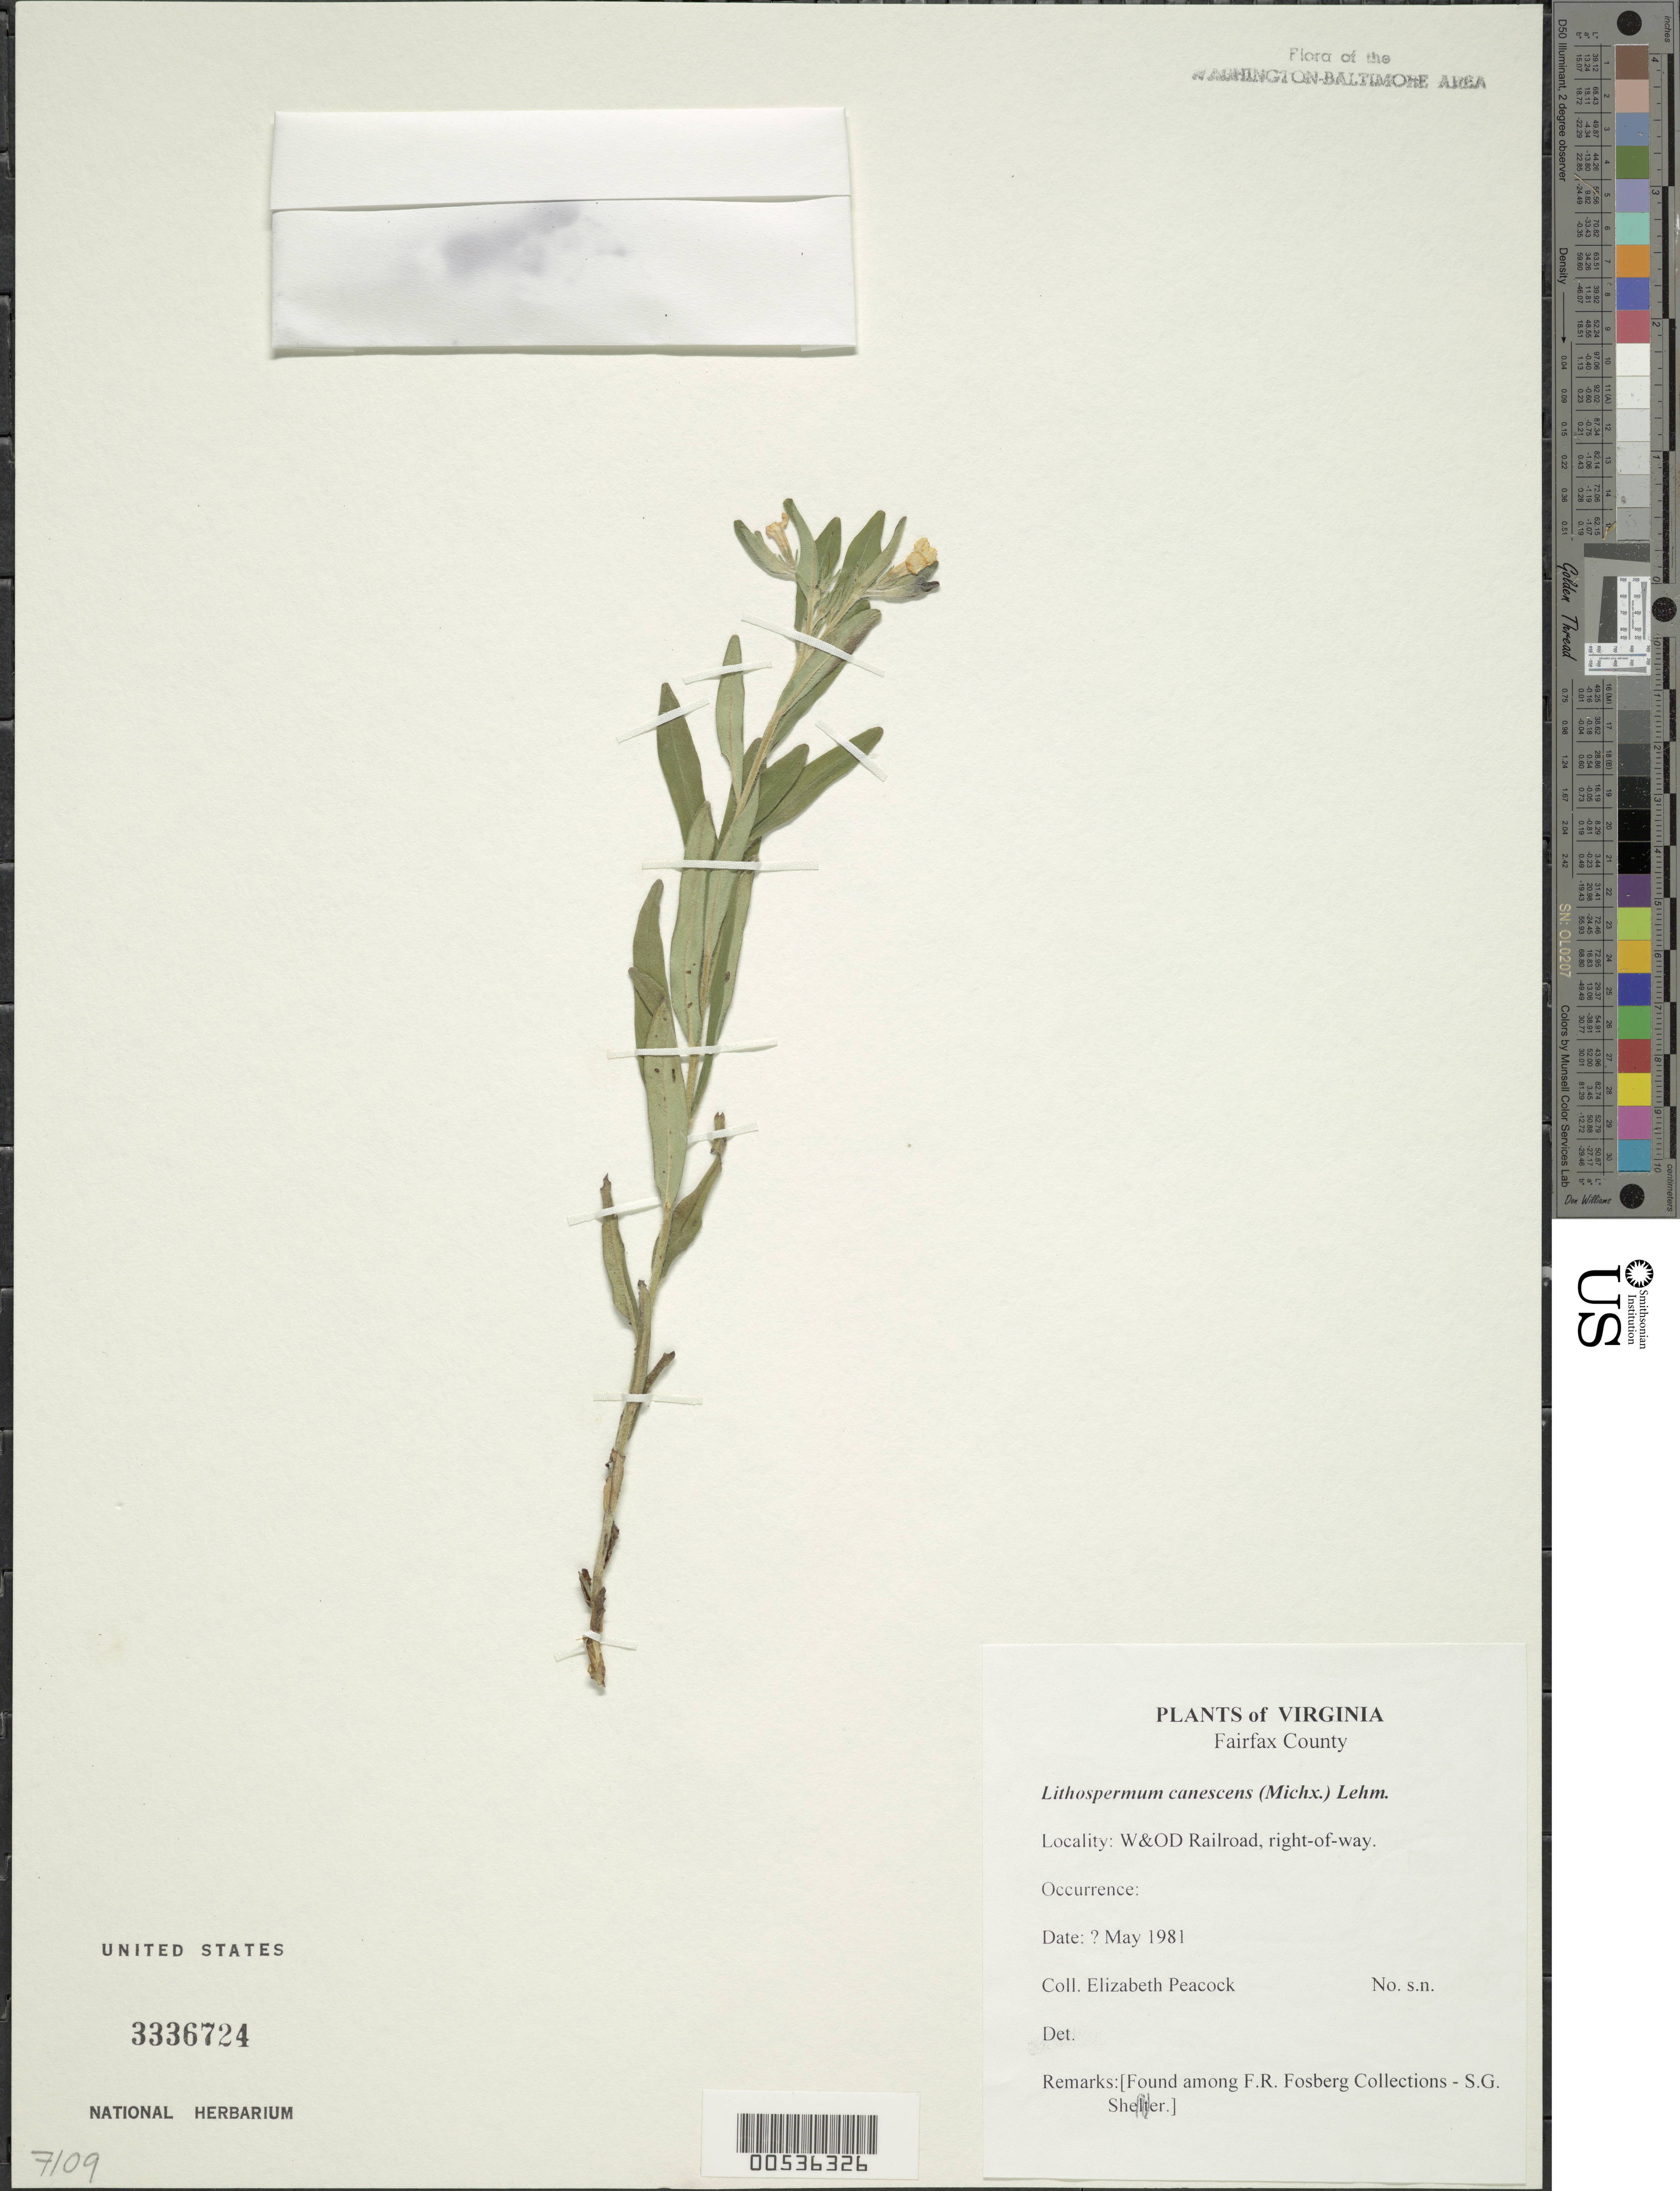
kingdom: Plantae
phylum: Tracheophyta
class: Magnoliopsida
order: Boraginales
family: Boraginaceae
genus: Lithospermum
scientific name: Lithospermum canescens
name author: (Michx.) Lehm.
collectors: E. Peacock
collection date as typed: May 1981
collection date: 1981-05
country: United States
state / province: Virginia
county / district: Fairfax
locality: W&OD Railroad, right-of-way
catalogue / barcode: US 3336724